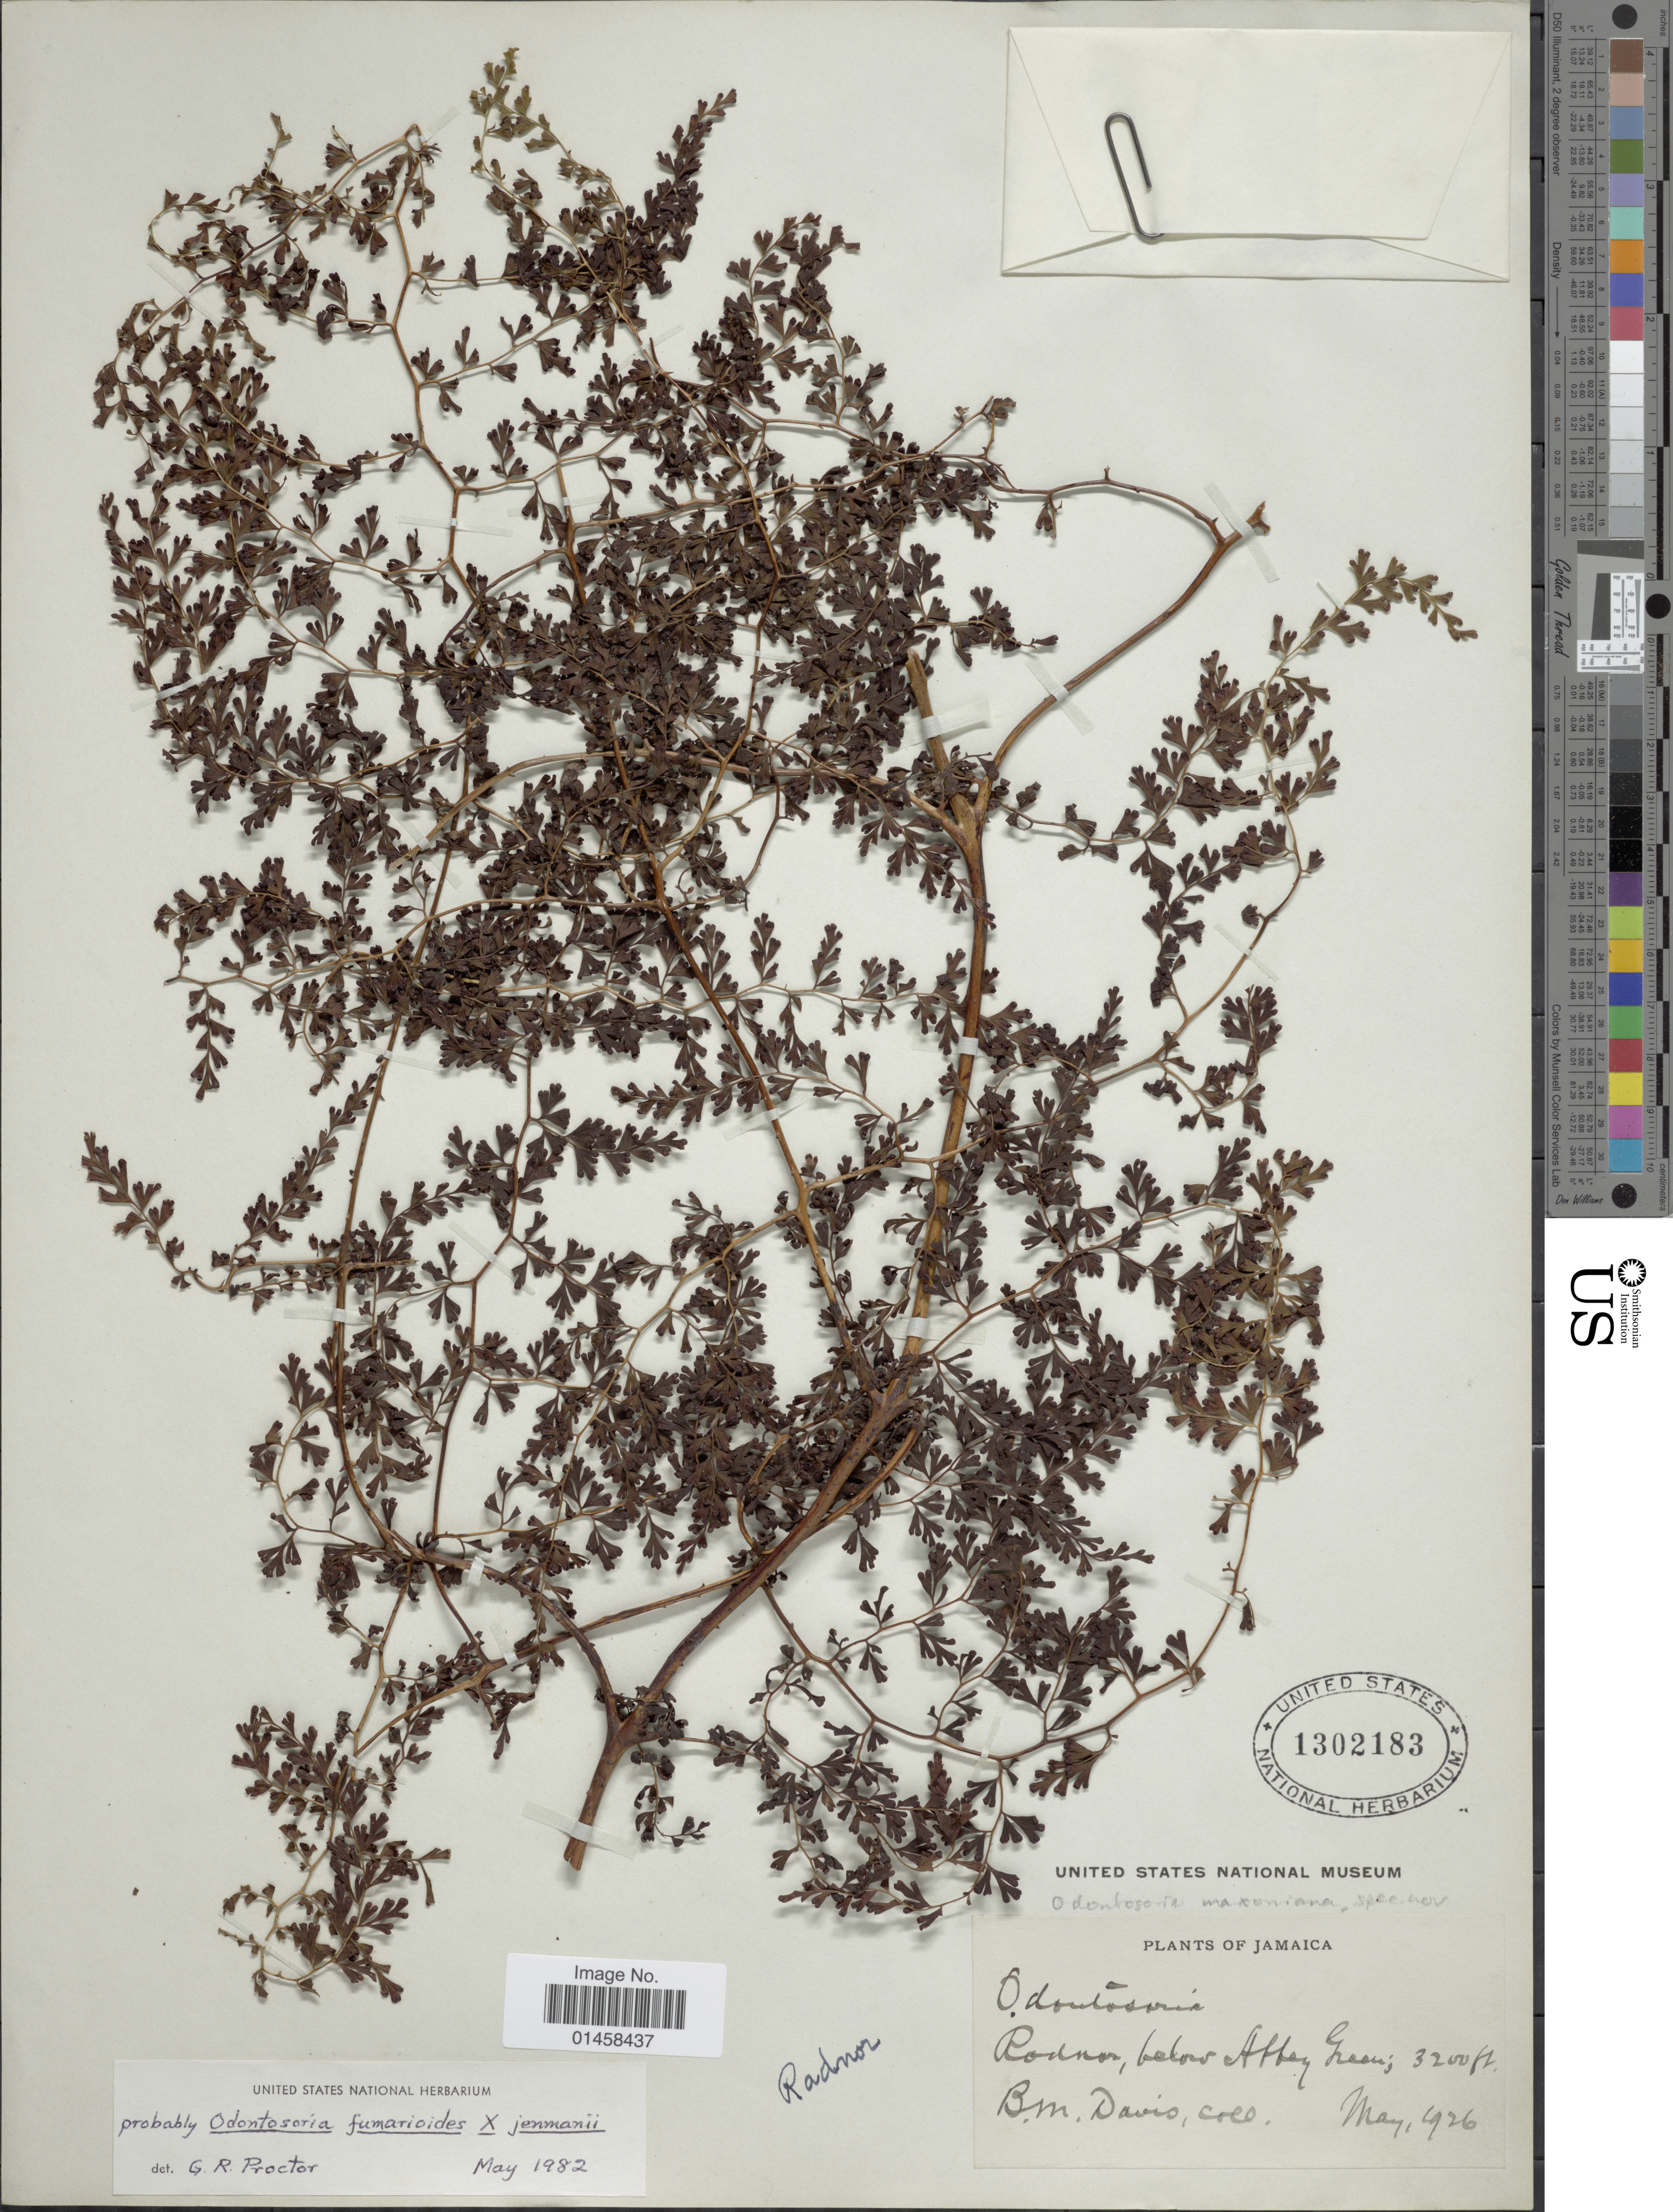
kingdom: Plantae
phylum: Tracheophyta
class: Polypodiopsida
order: Polypodiales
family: Lindsaeaceae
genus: Odontosoria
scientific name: Odontosoria fumarioides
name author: (Sw.) J. Sm.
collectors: B. Davis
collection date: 1926-05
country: Jamaica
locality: Rodnor, below Abbey Green [interpreted]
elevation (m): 975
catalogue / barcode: US 1302183